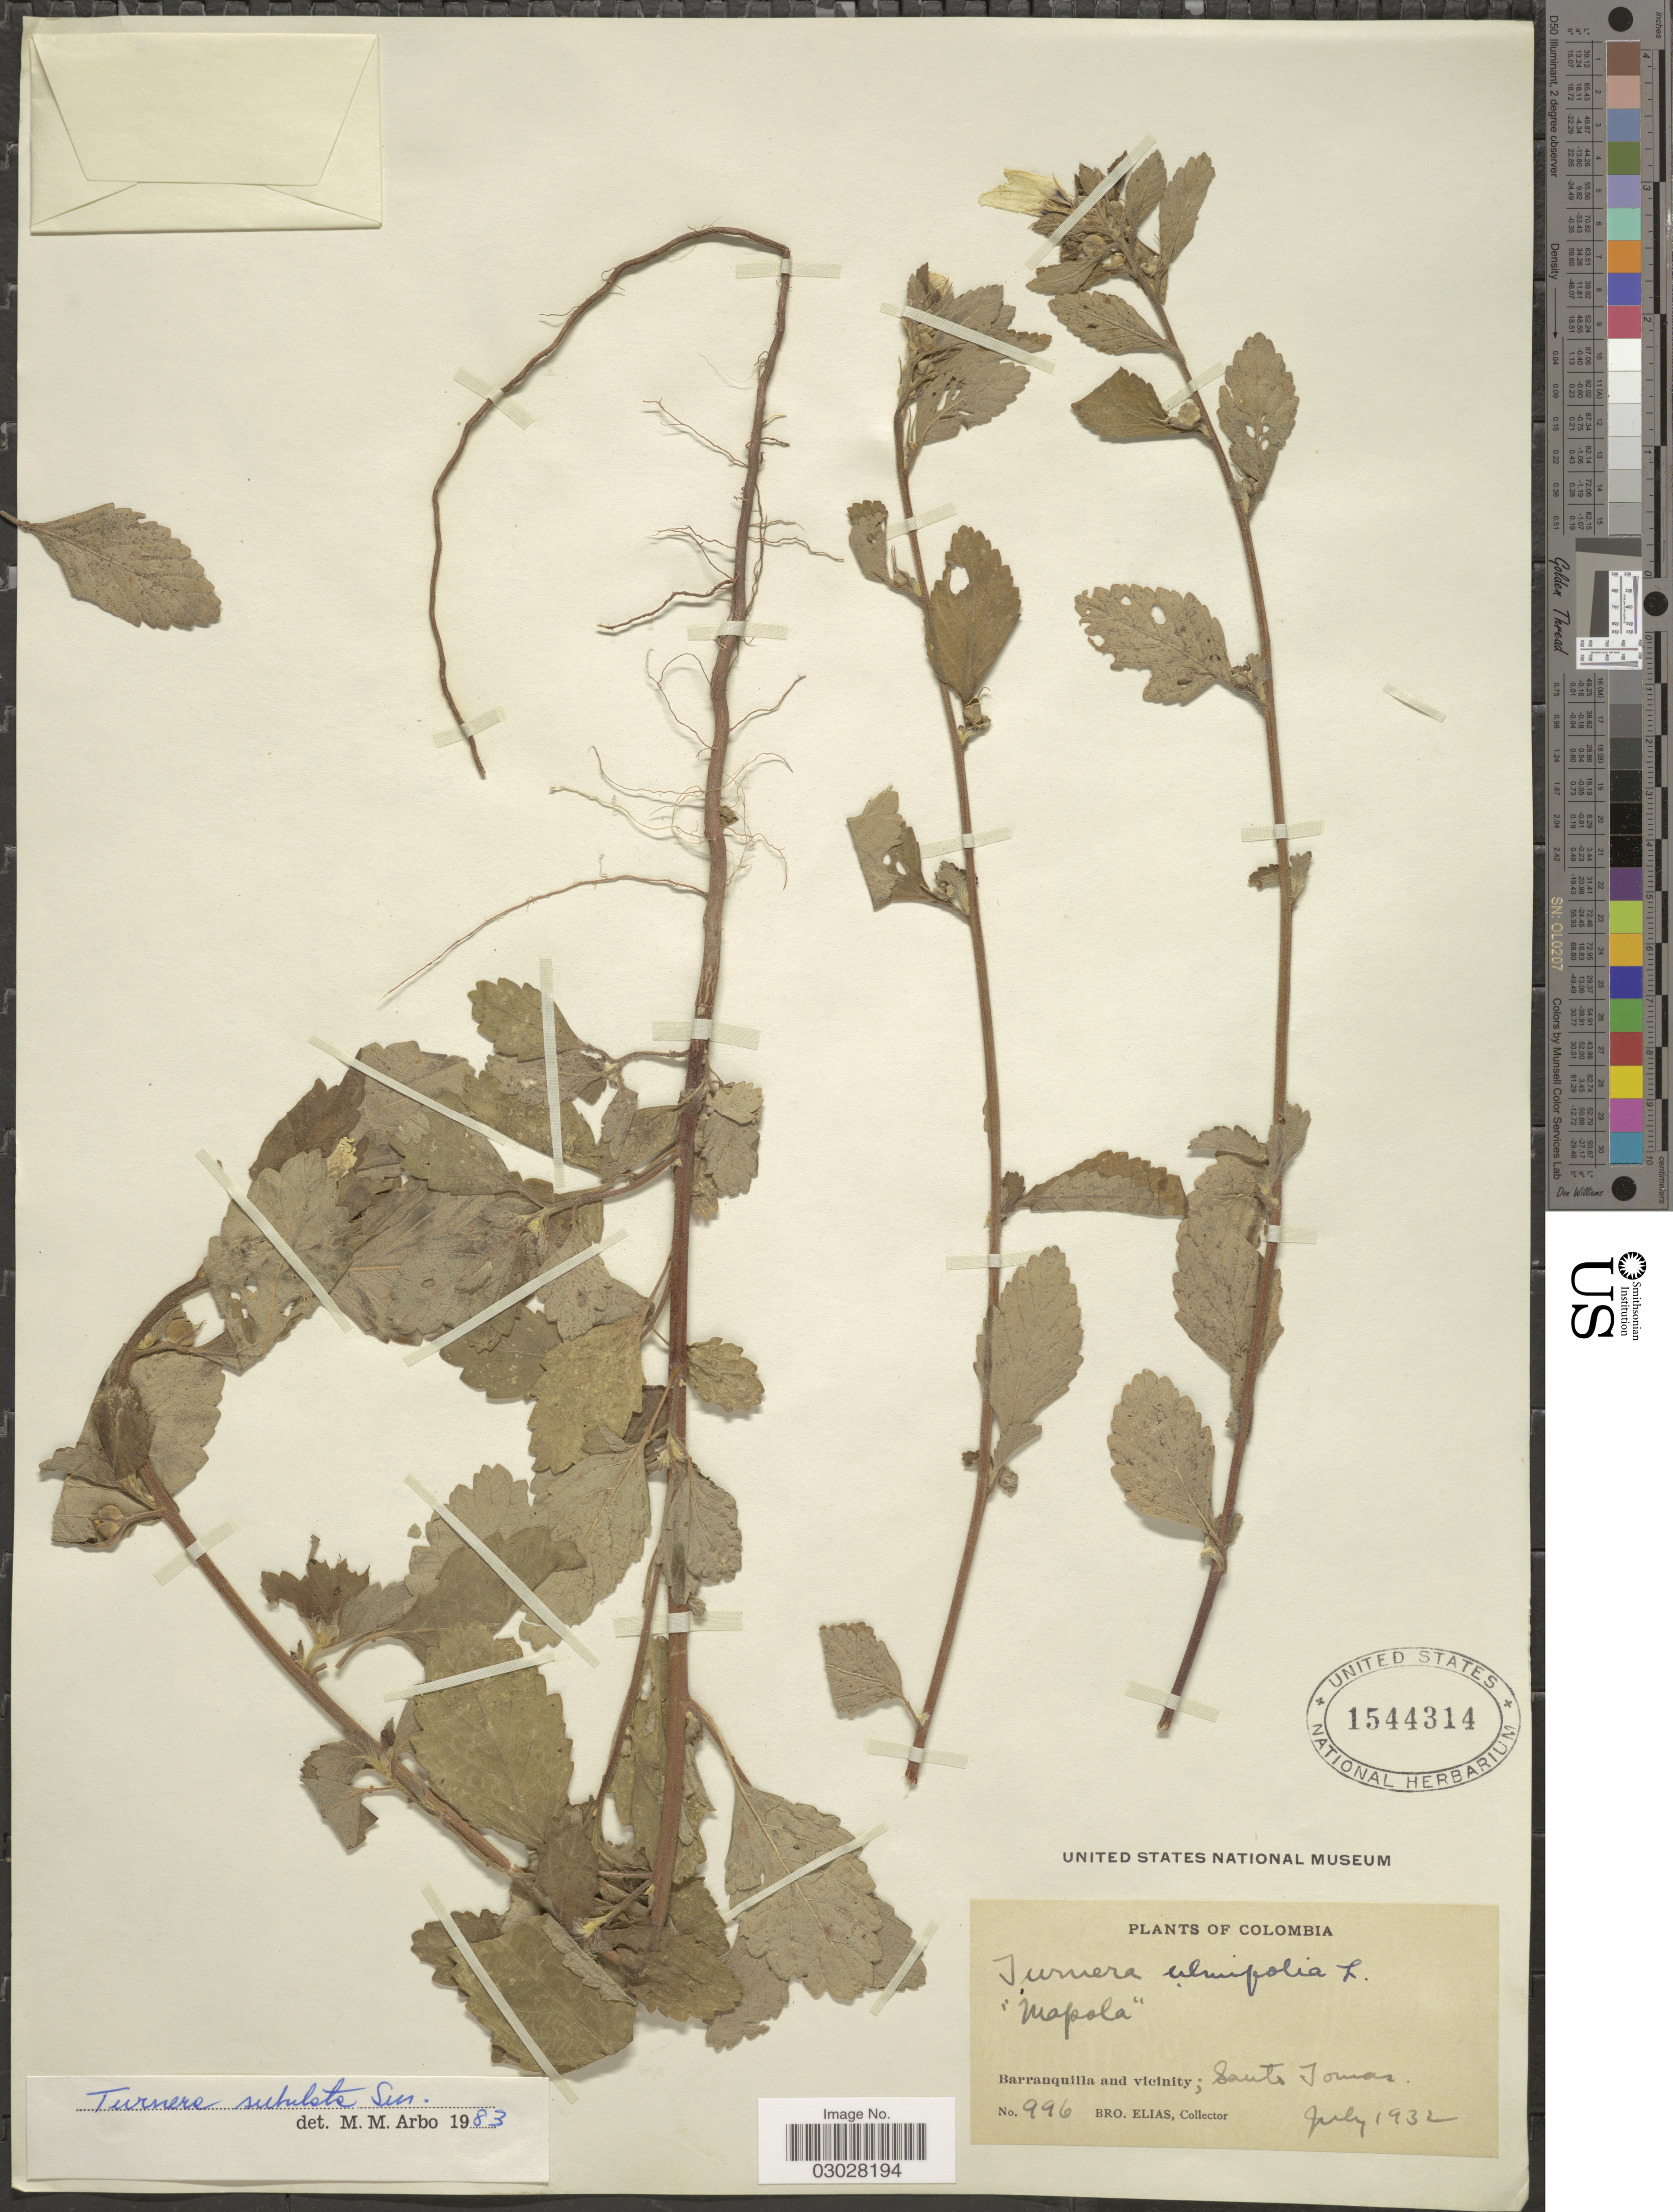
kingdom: Plantae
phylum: Tracheophyta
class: Magnoliopsida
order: Malpighiales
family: Turneraceae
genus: Turnera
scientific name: Turnera subulata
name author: Sm.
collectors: Bro. Elias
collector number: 996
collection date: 1932-07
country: Colombia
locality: Barranquilla and vicinity; Santo Tomas.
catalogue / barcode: US 1544314